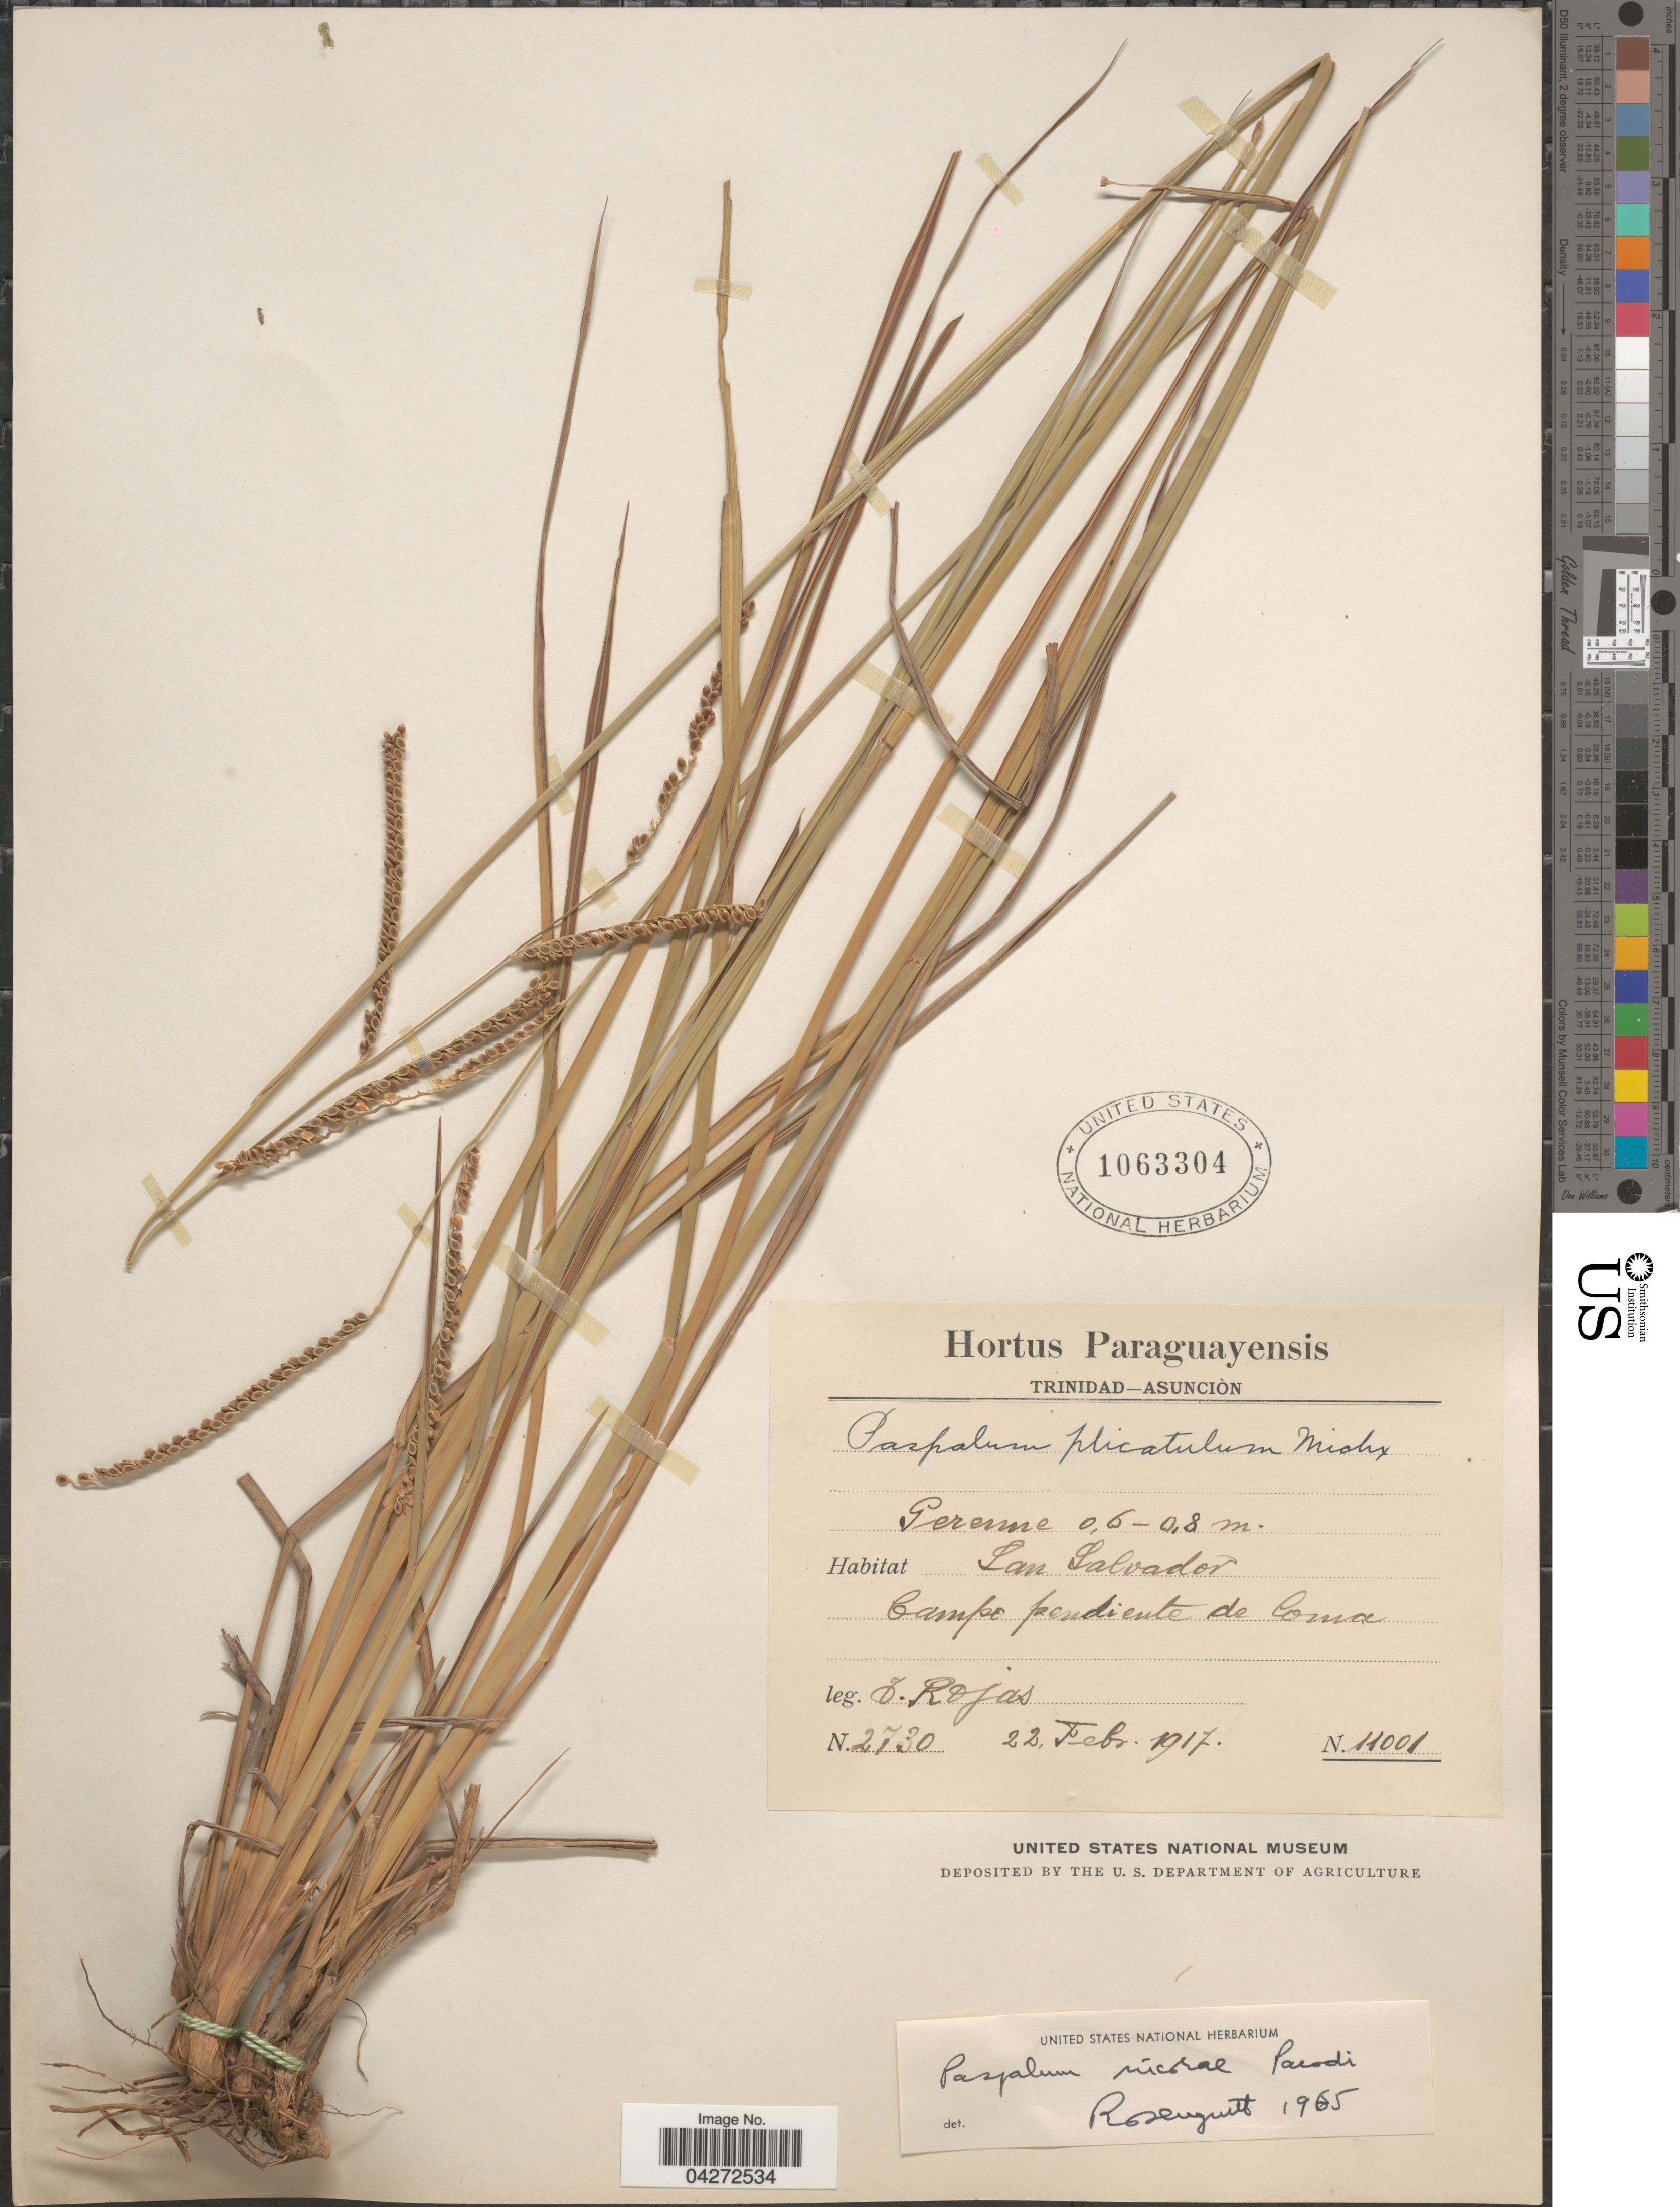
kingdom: Plantae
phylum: Tracheophyta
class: Liliopsida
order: Poales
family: Poaceae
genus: Paspalum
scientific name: Paspalum nicorae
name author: Parodi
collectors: T. Rojas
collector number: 2730/11001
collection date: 1917-02-22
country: Paraguay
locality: San Slavador. Campo pendiente de Coma.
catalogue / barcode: US 1063304